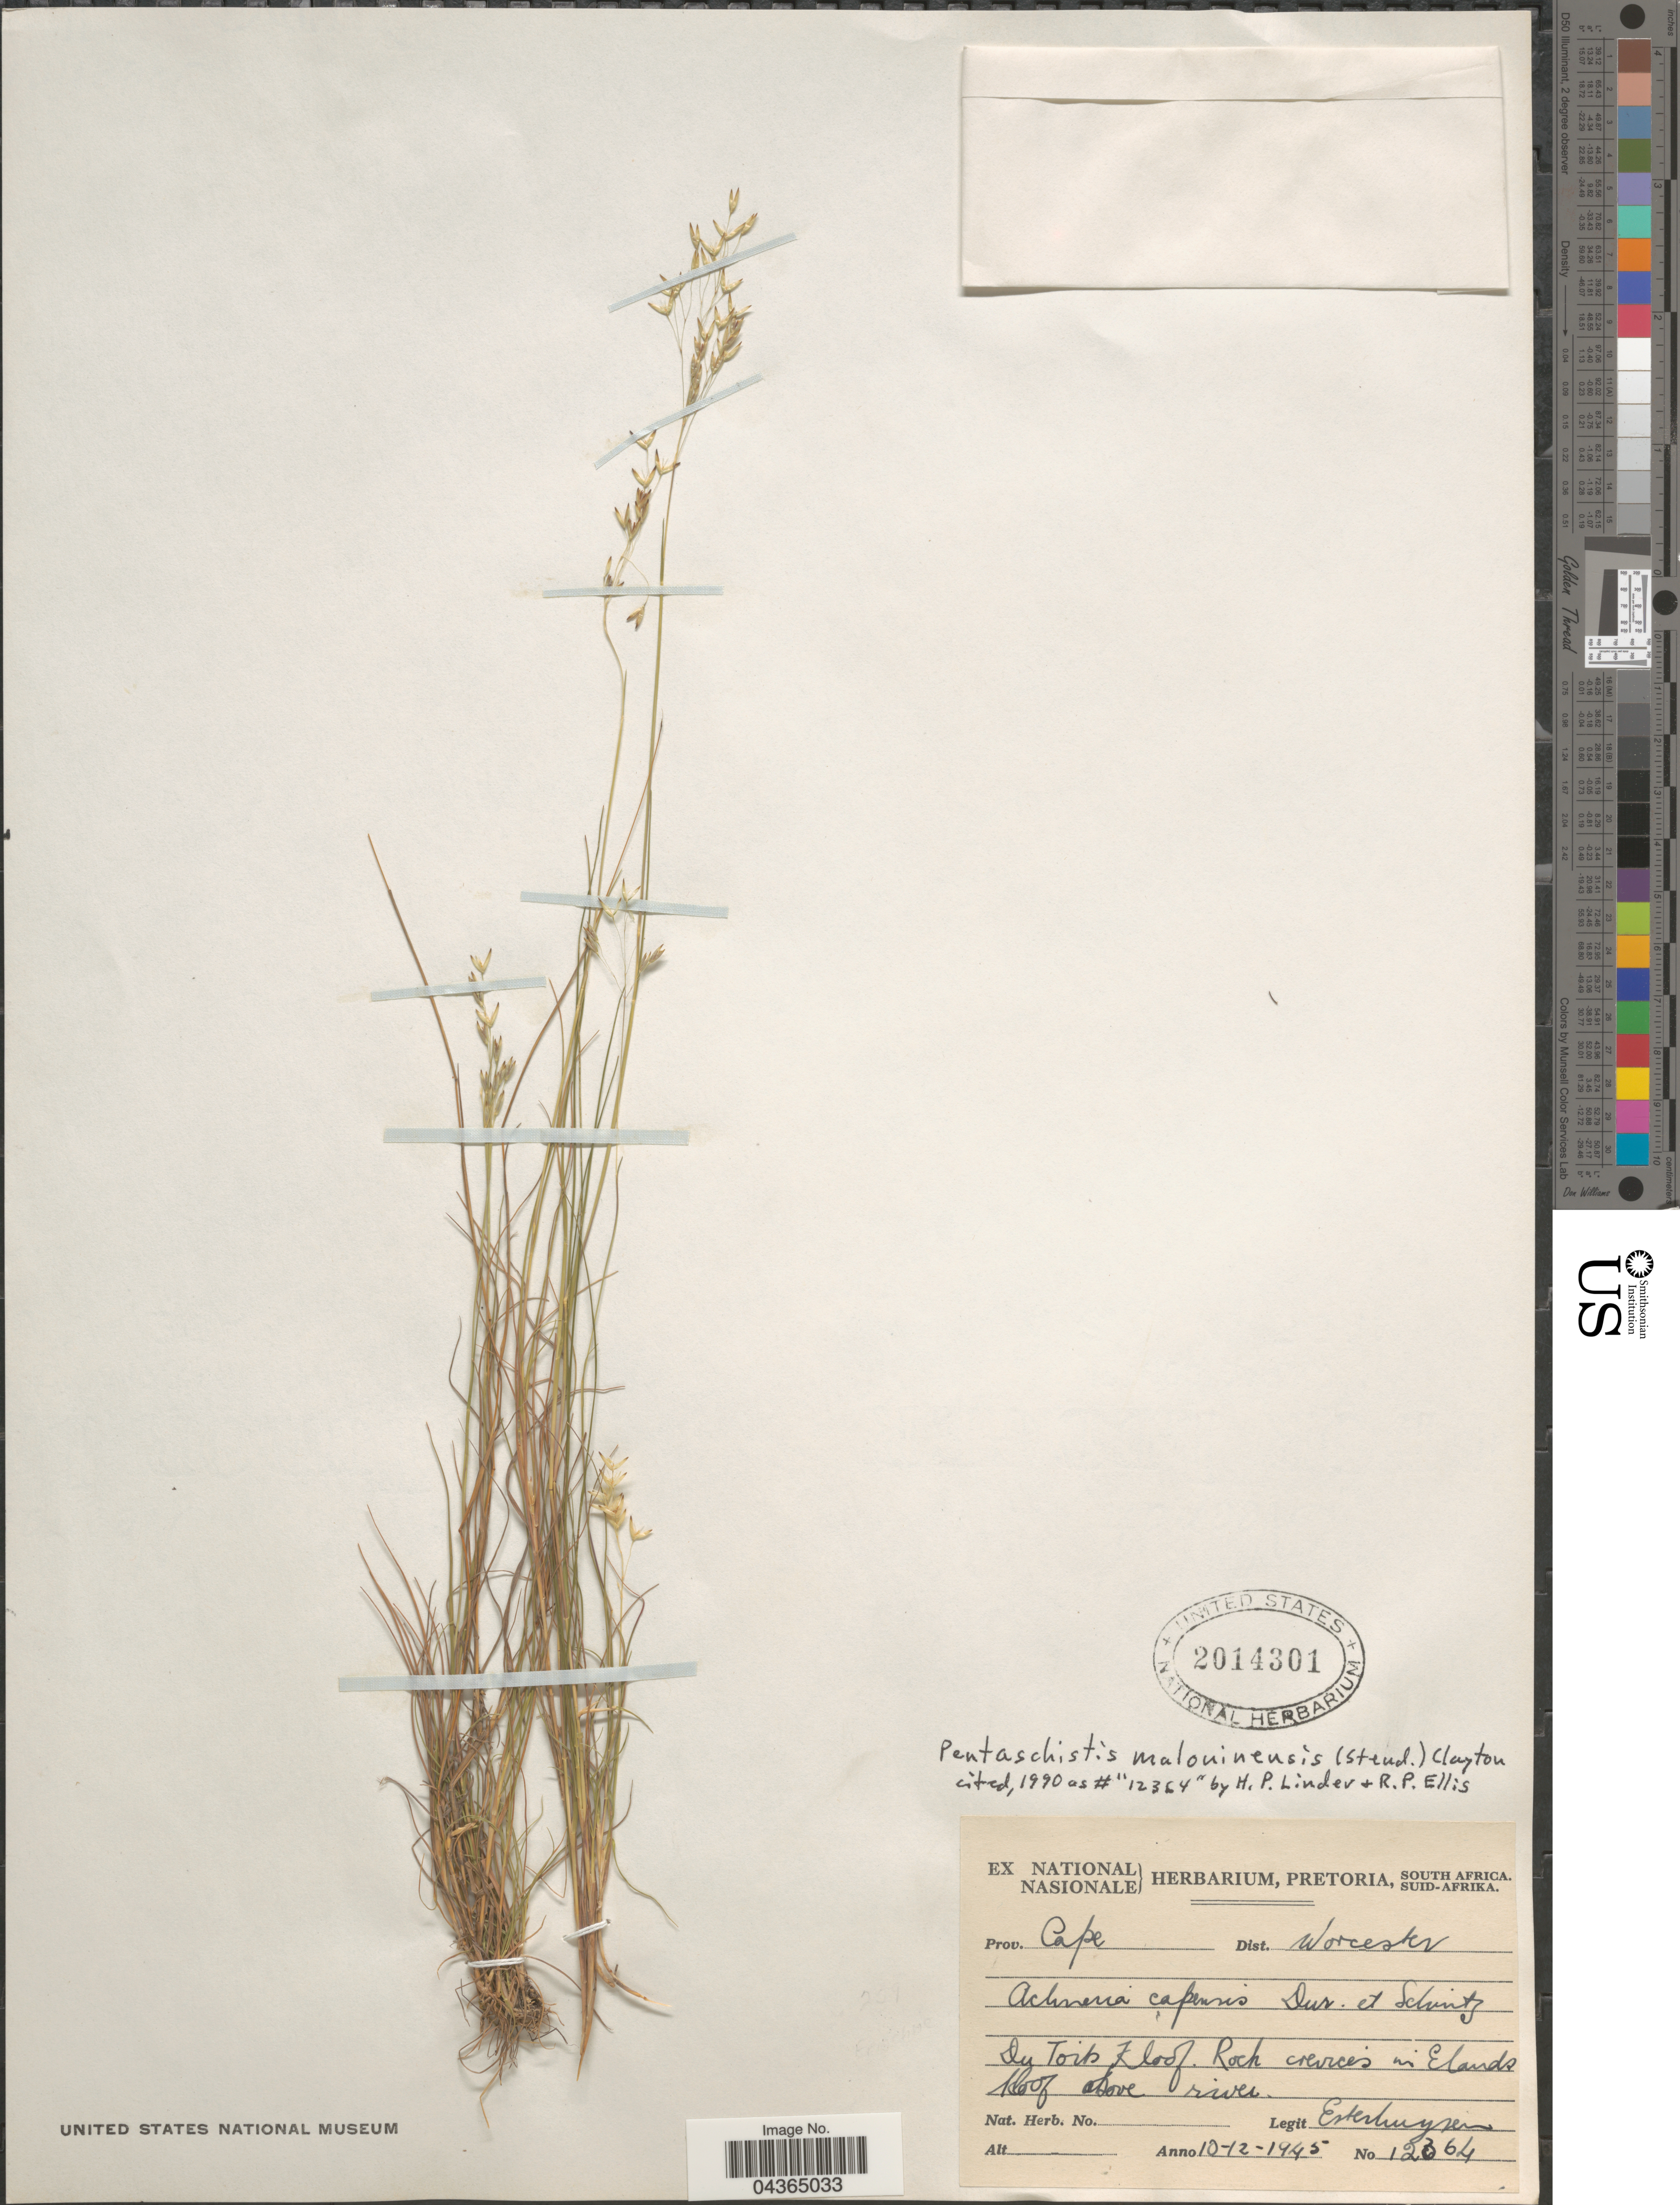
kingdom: Plantae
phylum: Tracheophyta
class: Liliopsida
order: Poales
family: Poaceae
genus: Pentameris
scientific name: Pentameris malouinensis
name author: (Steud.) Galley & H.P. Linder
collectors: E. E. Esterhuysen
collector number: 12364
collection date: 1945-12-10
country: South Africa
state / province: Western Cape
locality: Dist. Worcester. Du Toits Kloof. Rock crevices in Elands Kloof above river.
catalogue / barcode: US 2014301